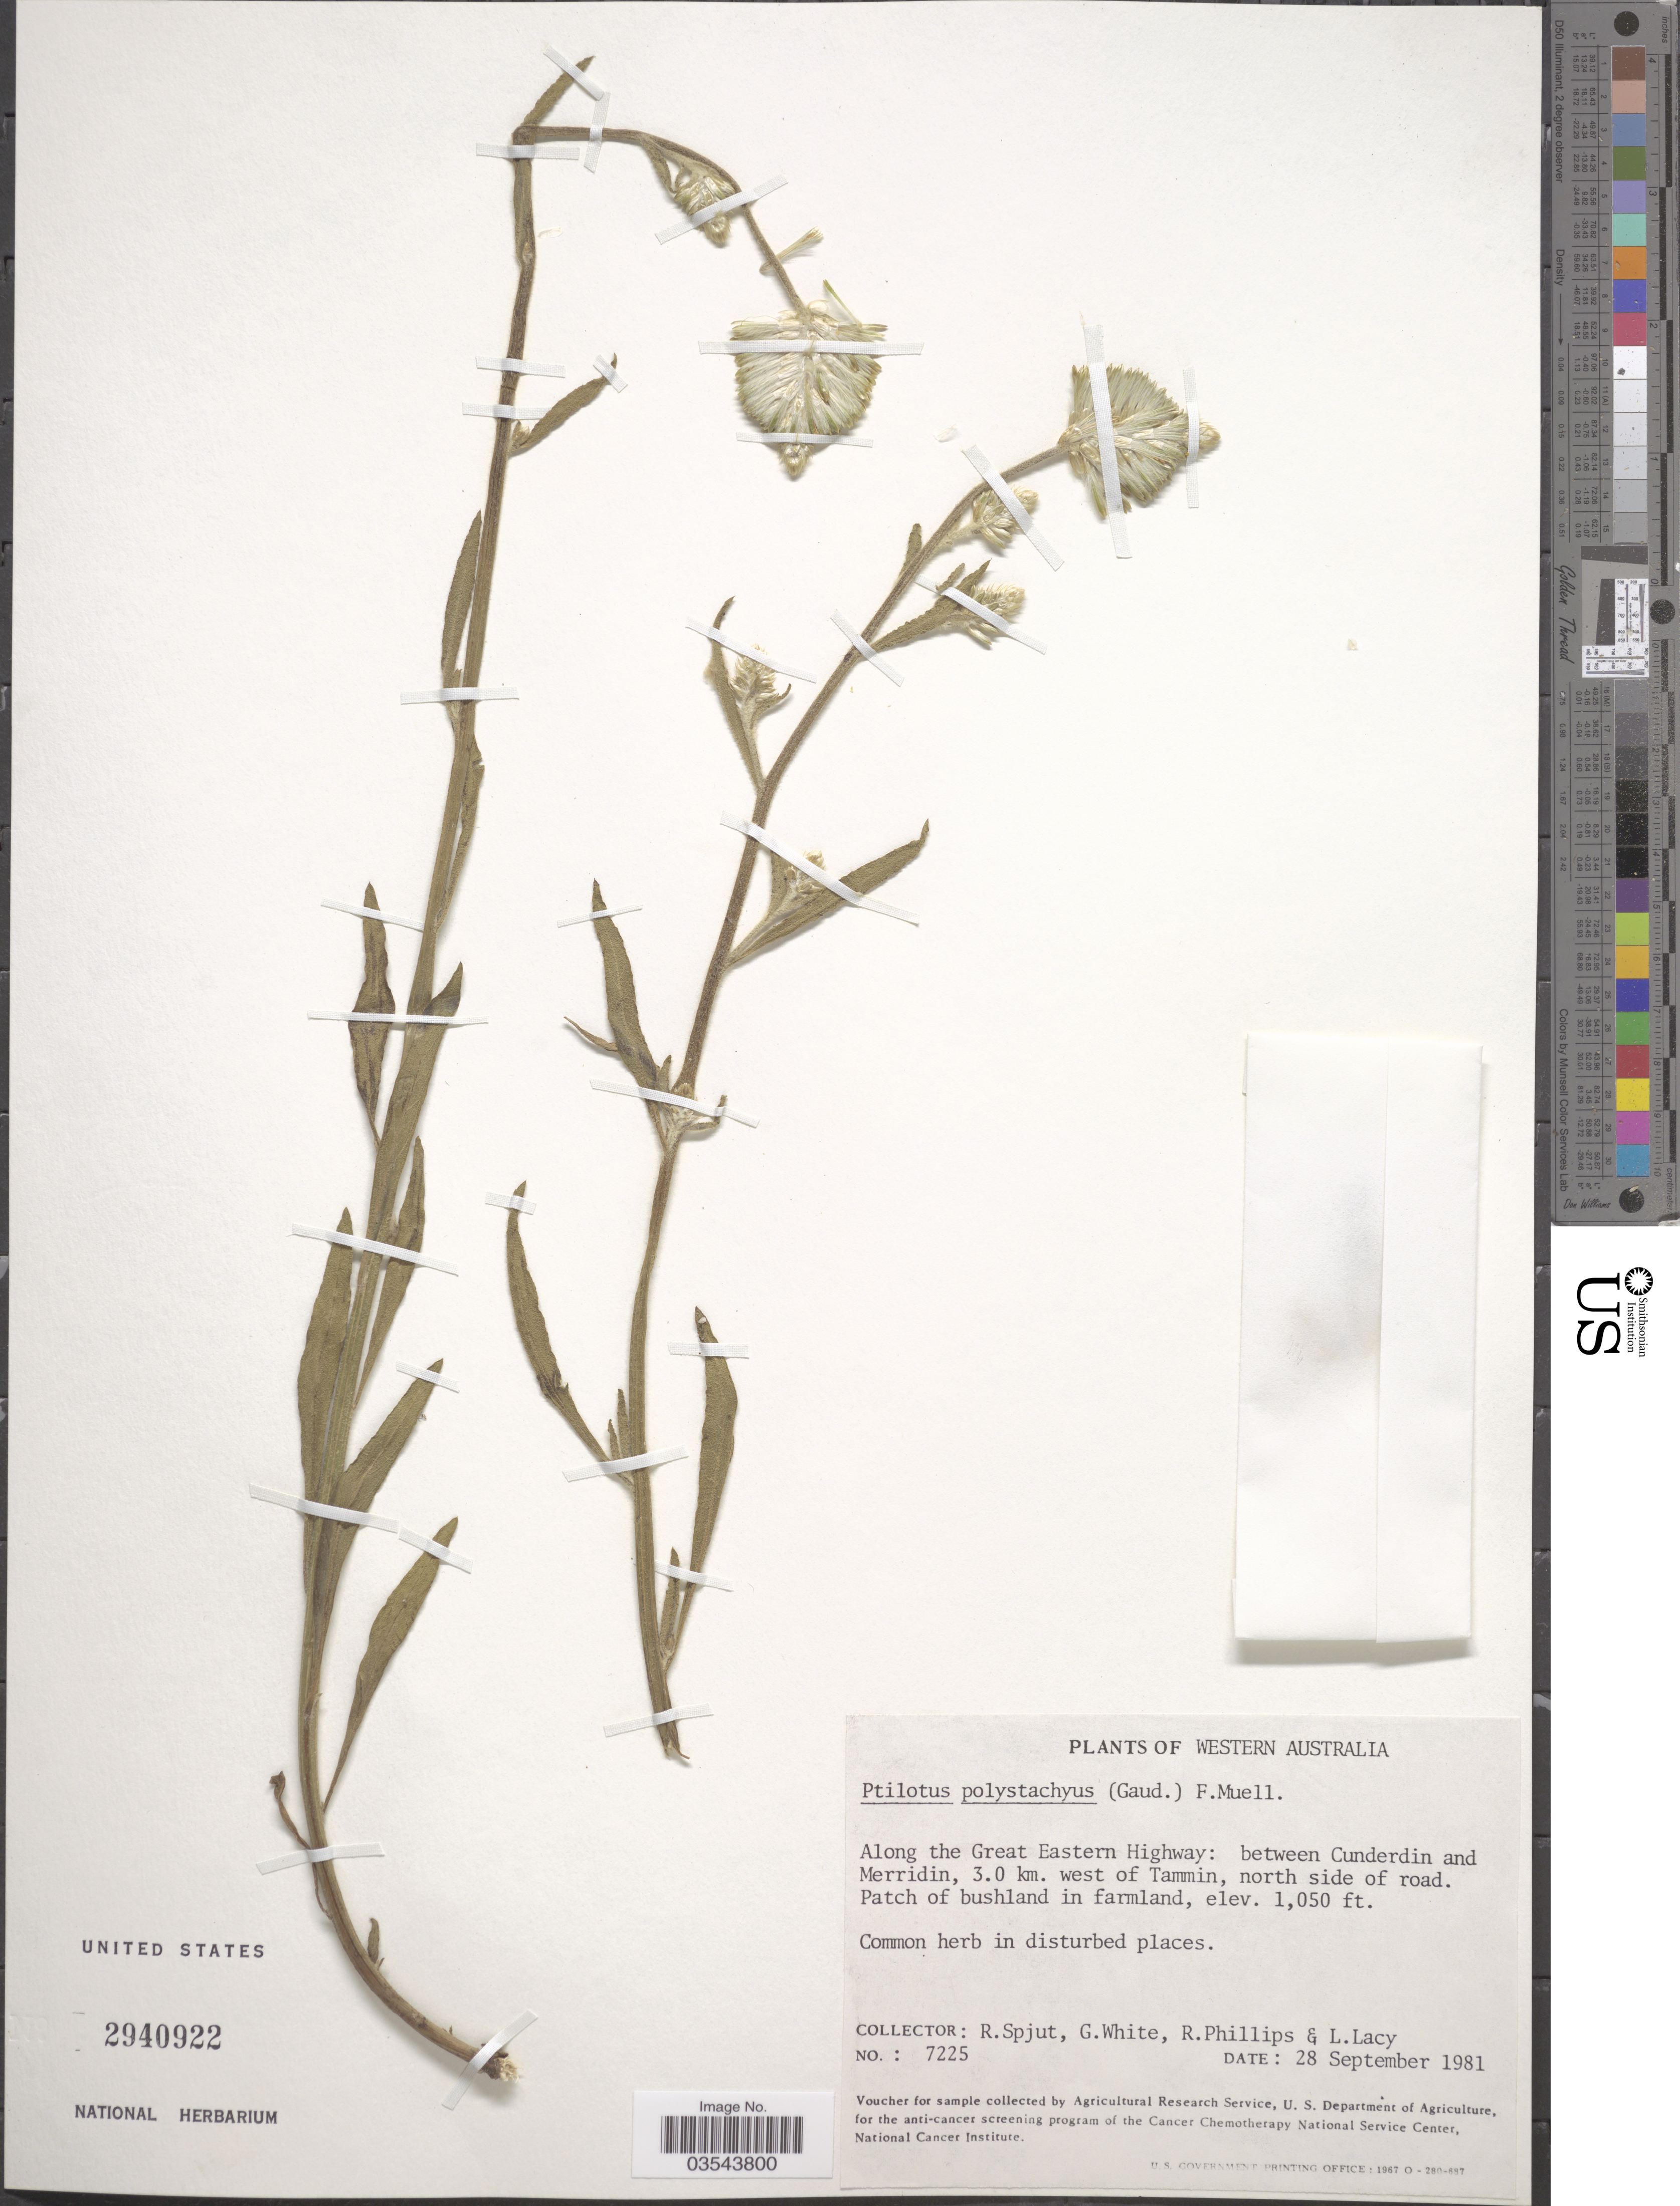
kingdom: Plantae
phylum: Tracheophyta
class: Magnoliopsida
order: Caryophyllales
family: Amaranthaceae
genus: Ptilotus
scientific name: Ptilotus polystachyus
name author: (Gaudich.) F. Muell.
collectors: R. Spjut, G. White, R. Phillips & L. Lacy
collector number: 7225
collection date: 1981-09-28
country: Australia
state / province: Western Australia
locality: Along the Great Eastern Highway: between Cunderdin and Merridin, 3.0 km. west of Tammin, north side of road.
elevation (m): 320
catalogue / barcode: US 2940922